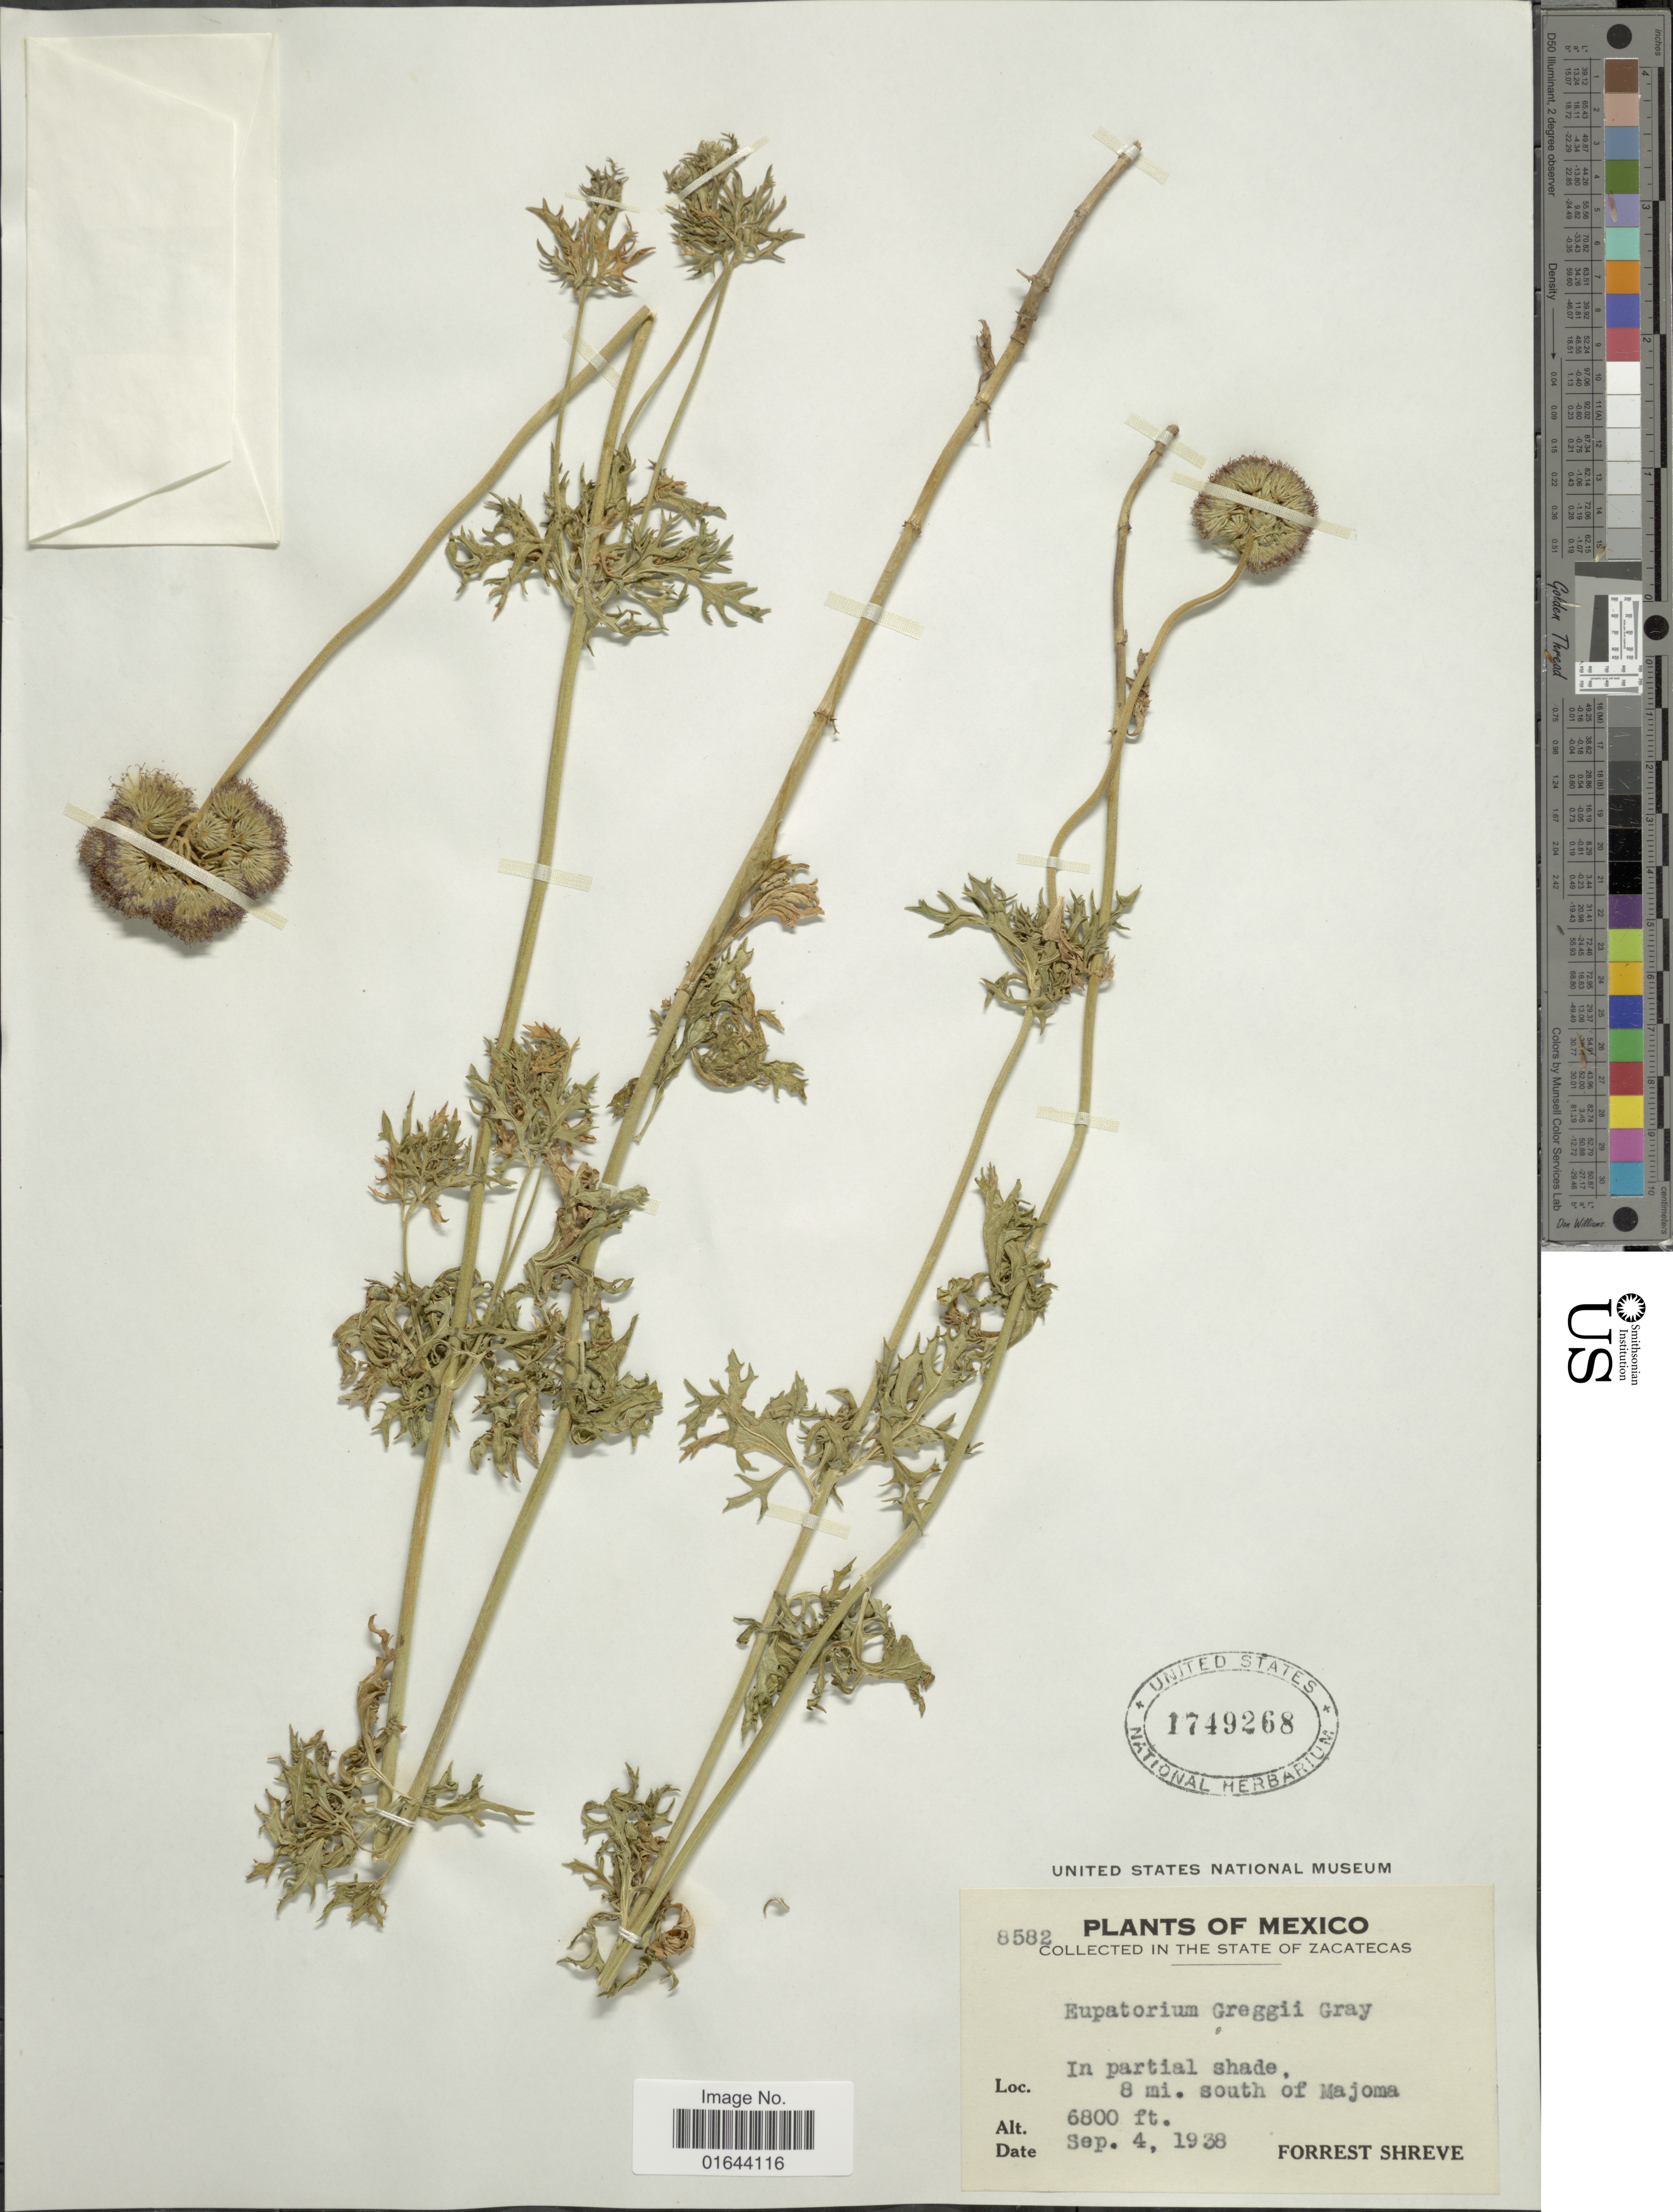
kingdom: Plantae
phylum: Tracheophyta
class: Magnoliopsida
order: Asterales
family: Asteraceae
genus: Conoclinium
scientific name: Conoclinium greggii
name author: (A. Gray) Small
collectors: F. Shreve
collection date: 1938-09-04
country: Mexico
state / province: Zacatecas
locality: Mexico, the state of Zacatecas. 8 mi. south of Majoma.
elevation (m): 2073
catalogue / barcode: US 1749268